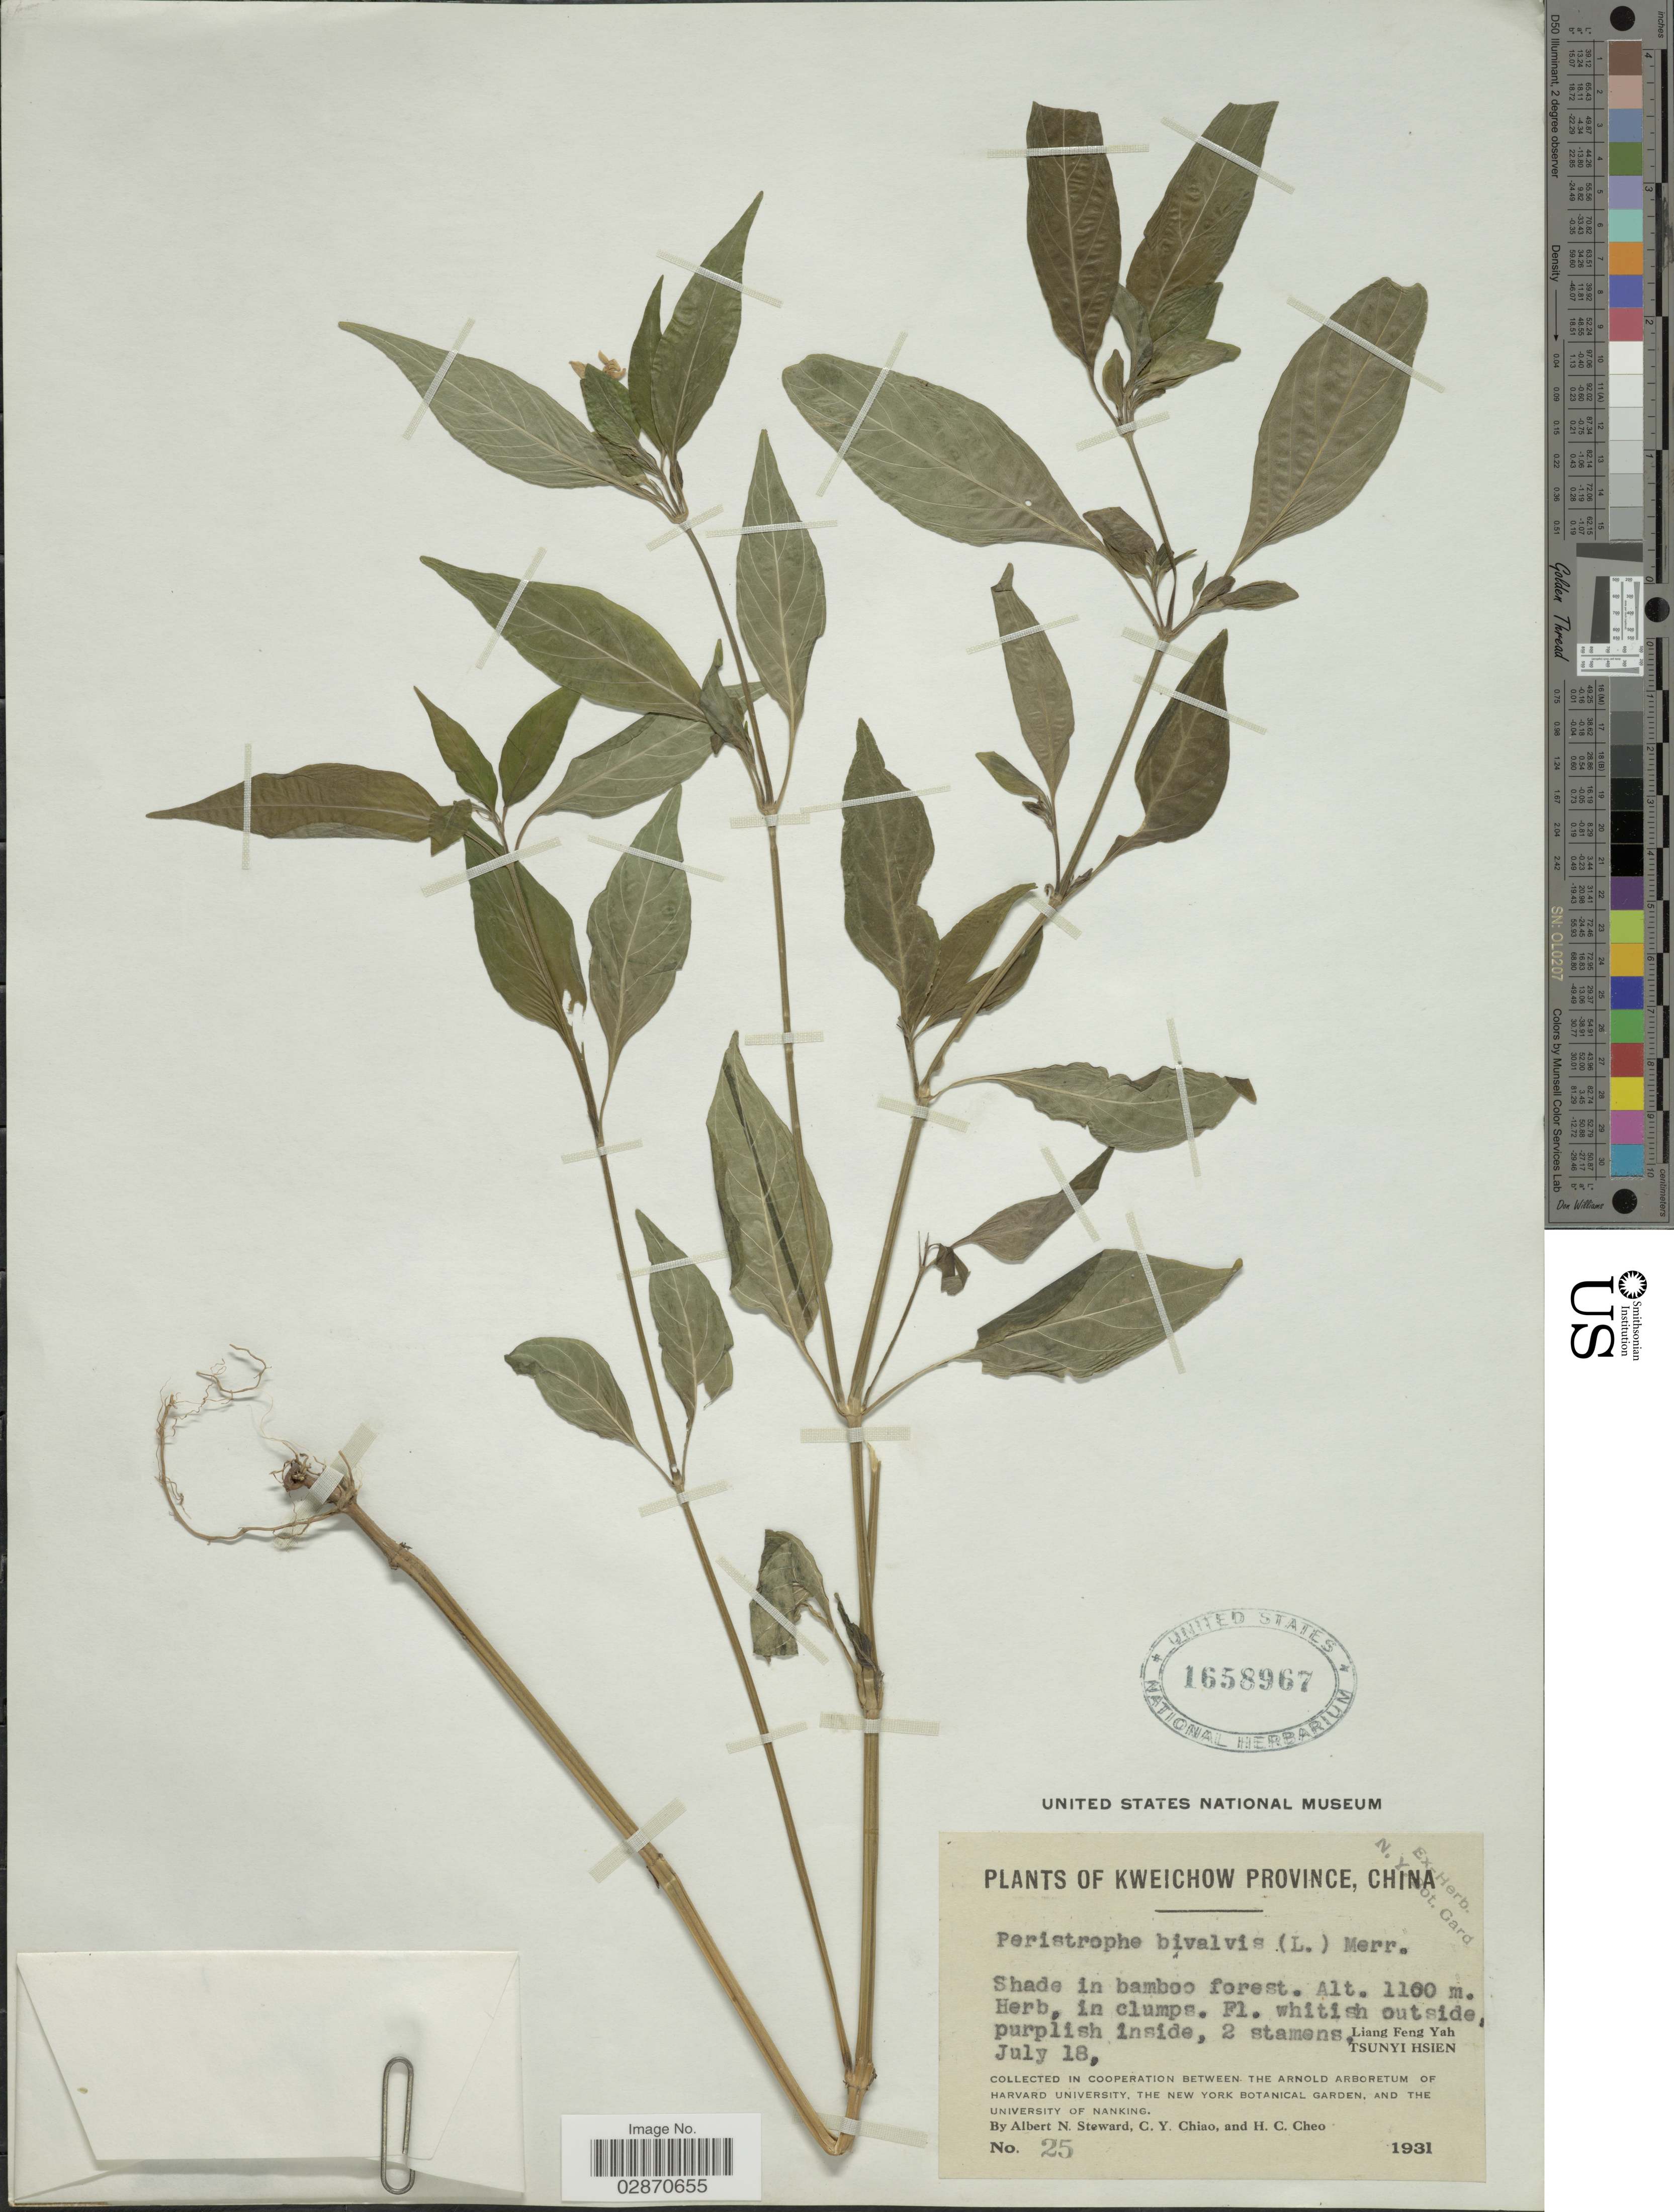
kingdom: Plantae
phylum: Tracheophyta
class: Magnoliopsida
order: Lamiales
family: Acanthaceae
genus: Peristrophe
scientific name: Peristrophe bivalvis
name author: (L.) Merr.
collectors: A. N. Steward, C. Y. Chiao & H. Cheo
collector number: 25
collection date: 1931-07-18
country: China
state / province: Guizhou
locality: Kweichow Province. Liang Feng Yah. Tsunyi Hsien.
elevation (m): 1100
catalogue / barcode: US 1658967